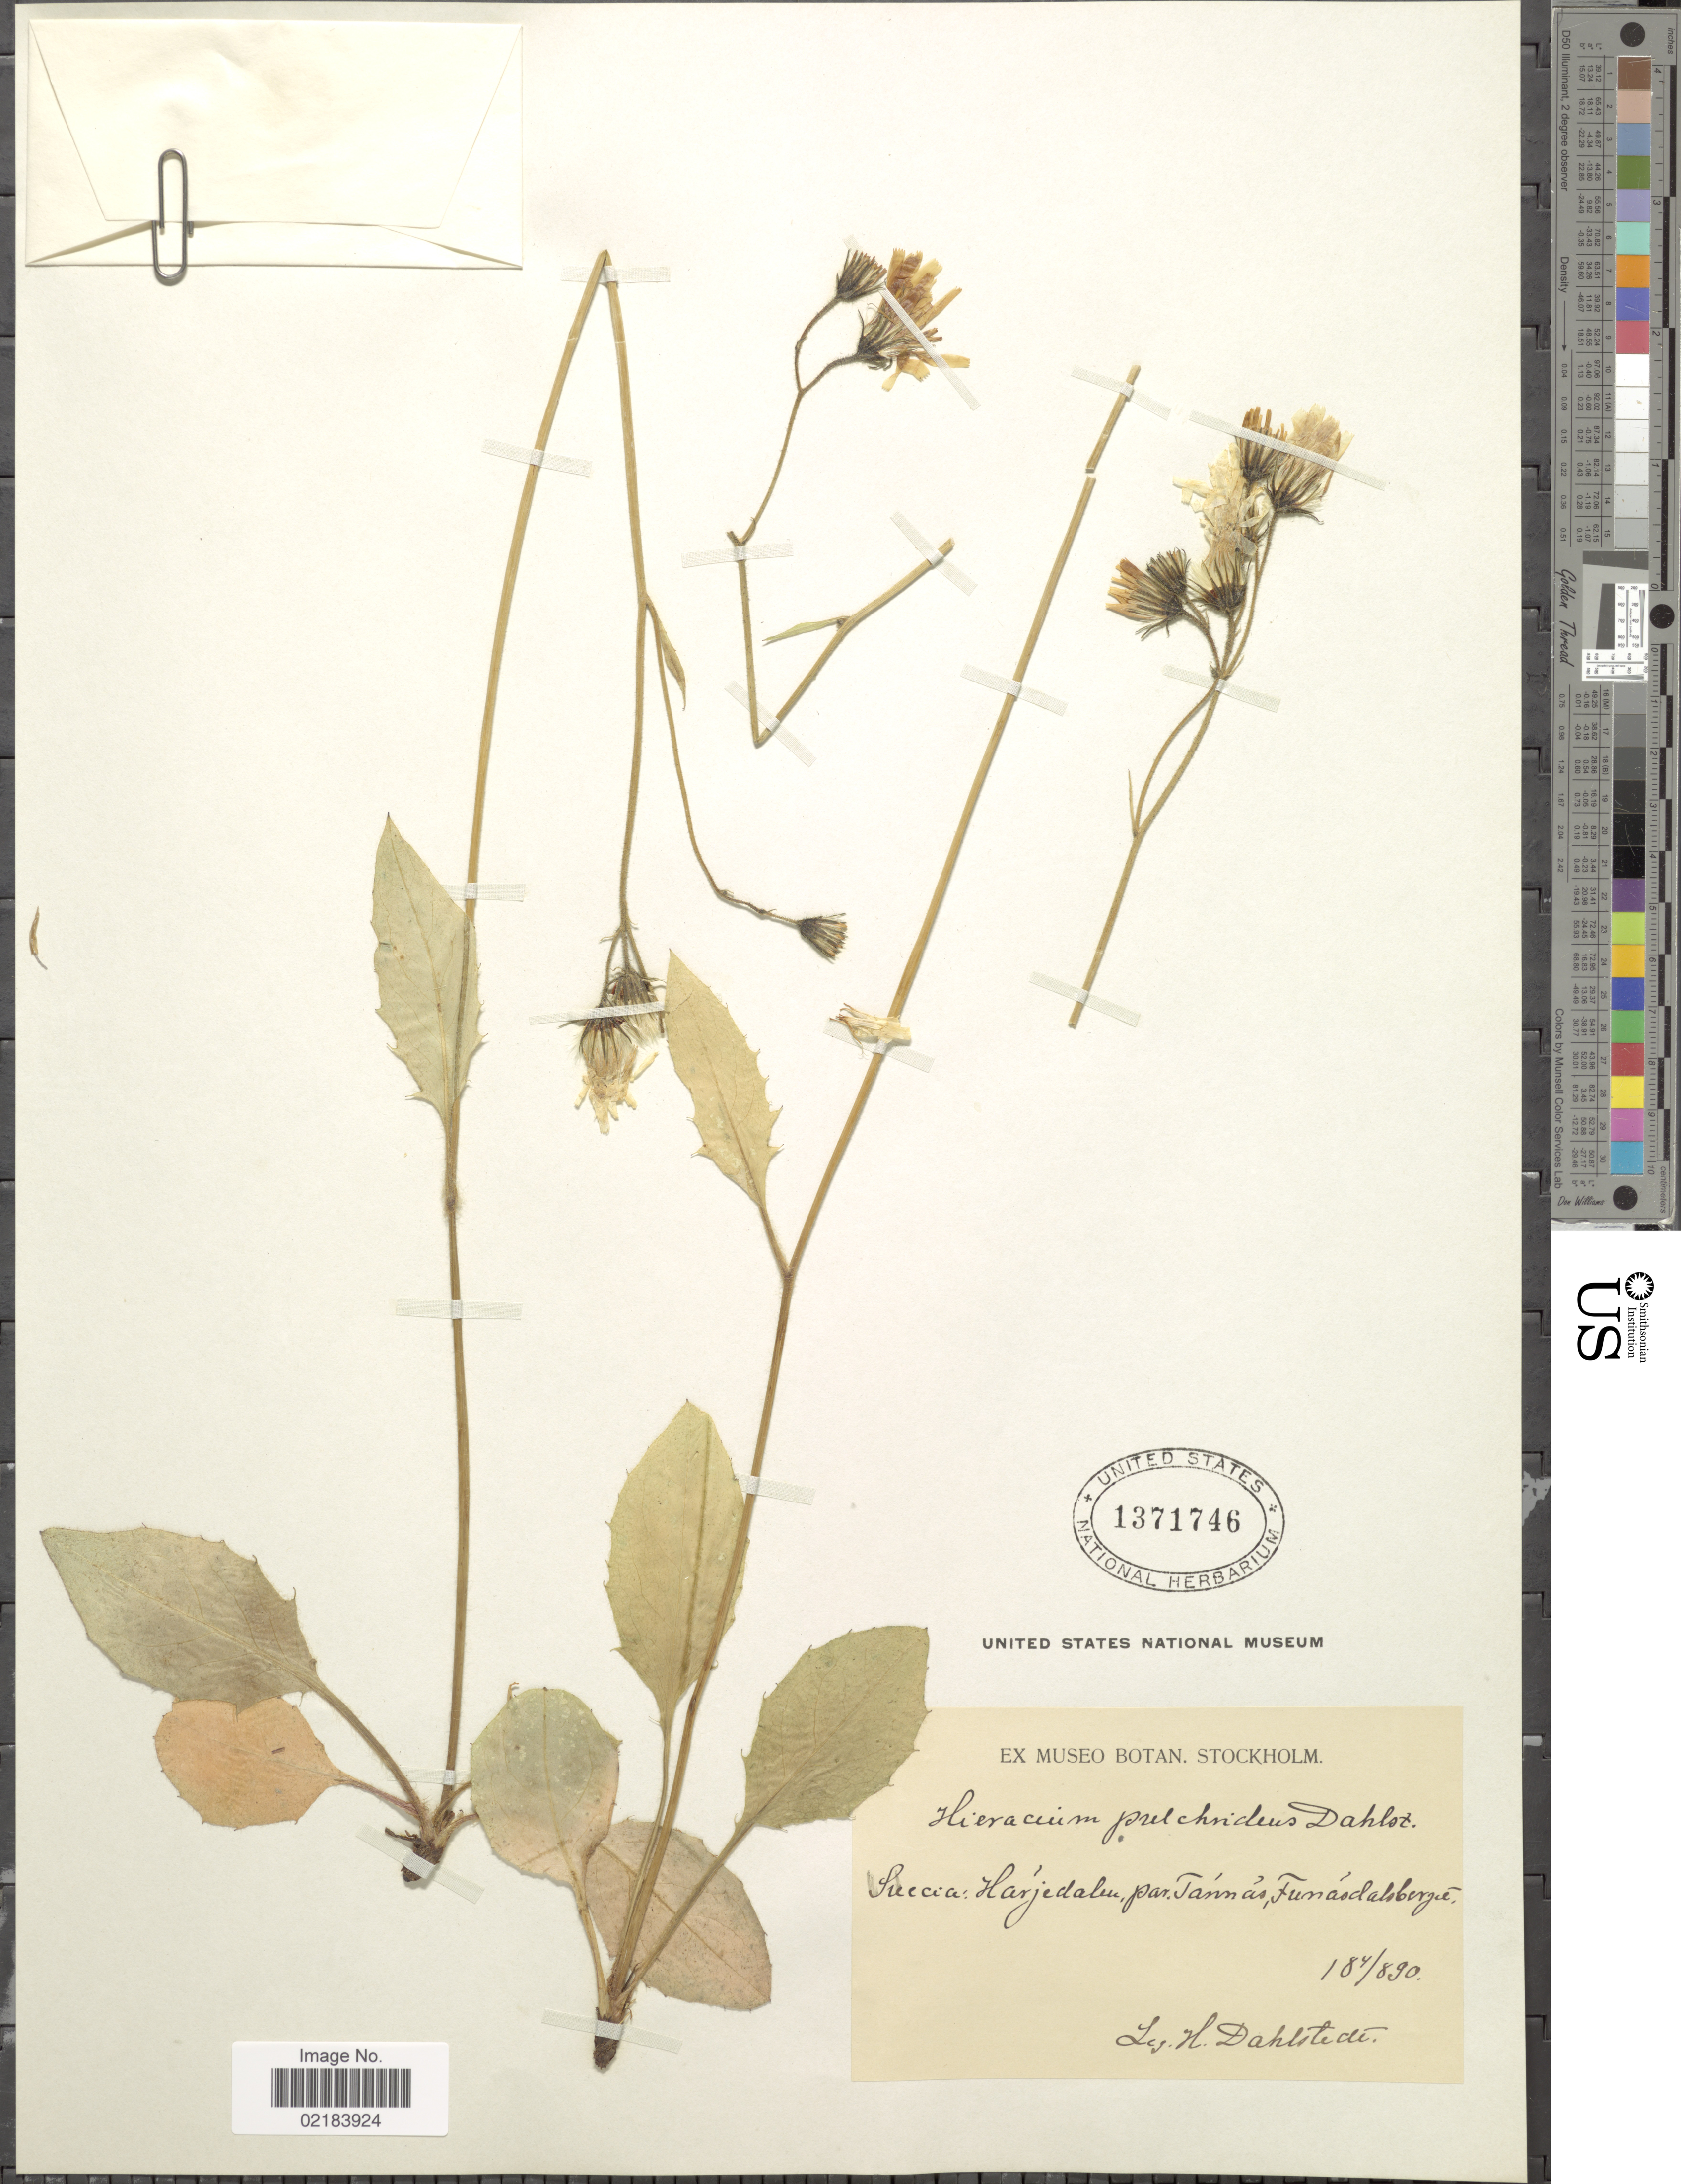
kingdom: Plantae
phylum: Tracheophyta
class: Magnoliopsida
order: Asterales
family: Asteraceae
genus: Hieracium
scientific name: Hieracium pulchridens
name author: Dahlst.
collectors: H. G. Dahlstedt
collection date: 1890-08-04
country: Sweden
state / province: Jamtland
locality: Suecica: harjedalen, par Tamnas, Furnasdalsberge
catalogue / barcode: US 1371746